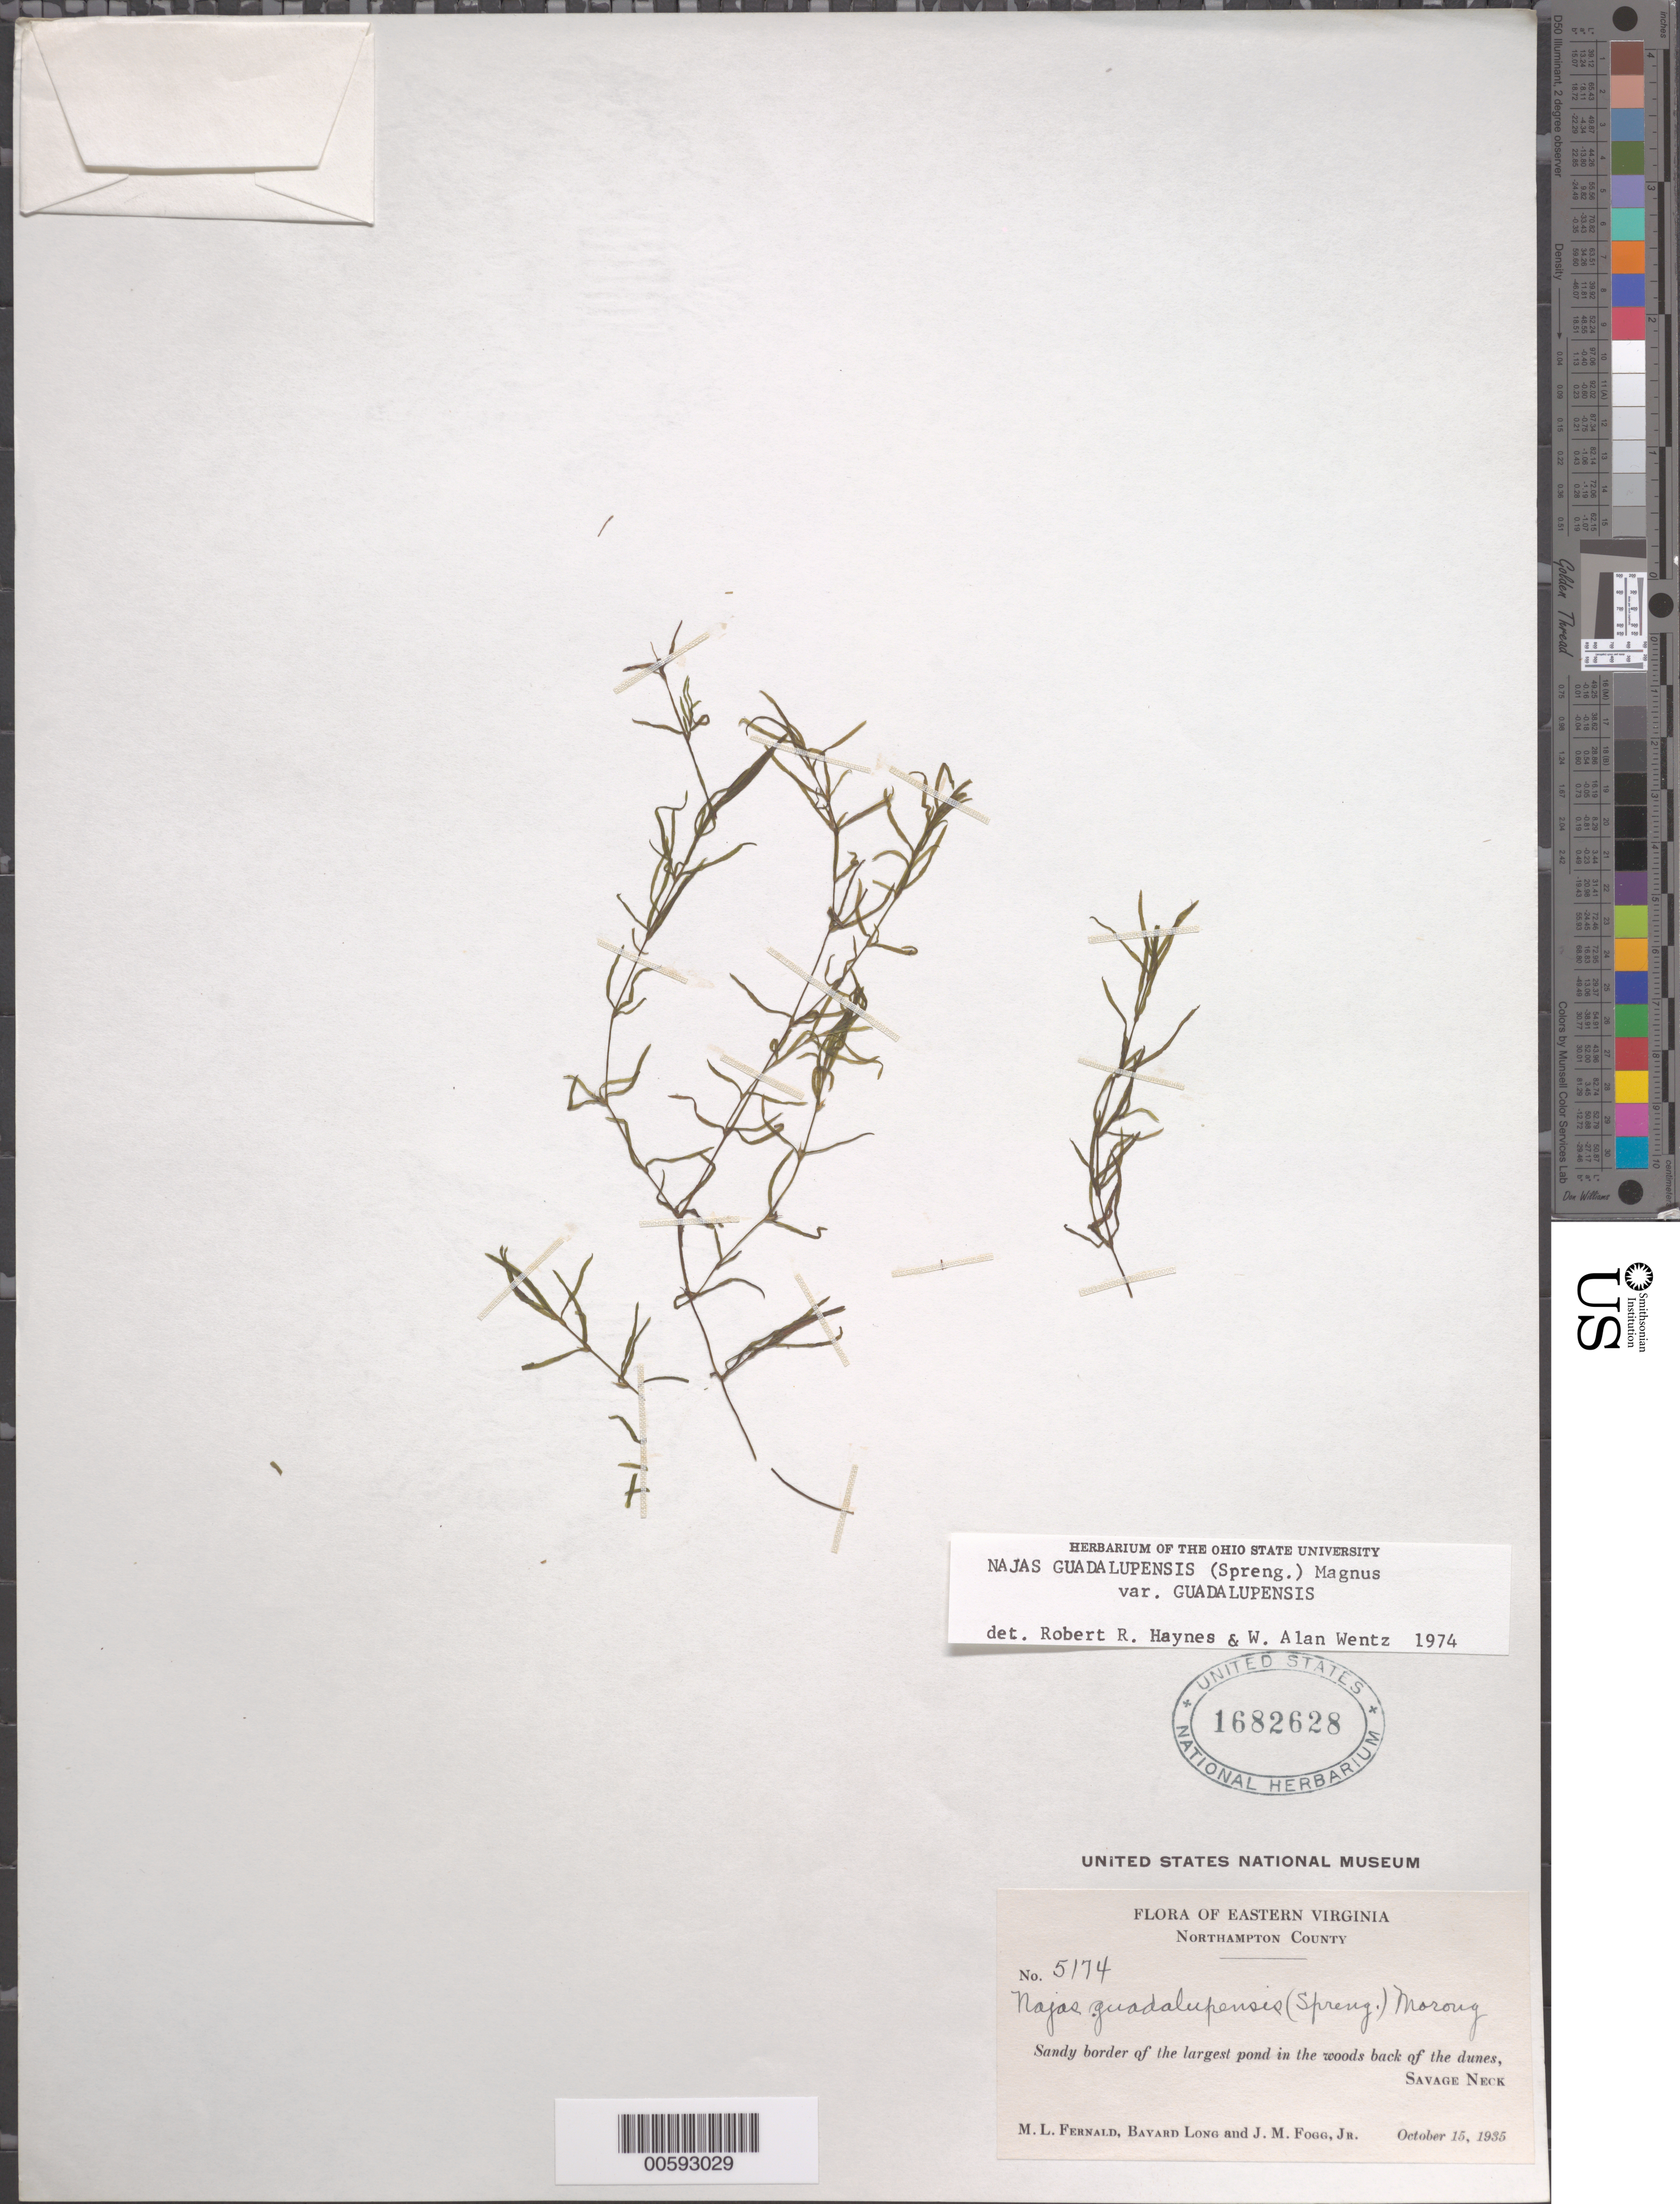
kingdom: Plantae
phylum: Tracheophyta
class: Liliopsida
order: Alismatales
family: Hydrocharitaceae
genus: Najas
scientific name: Najas guadalupensis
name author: (Spreng.) Magnus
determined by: Haynes, R. R.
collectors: M. L. Fernald, B. Long & J. Fogg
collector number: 5174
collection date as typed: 15 Oct 1935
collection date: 1935-10-15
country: United States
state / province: Virginia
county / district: Northampton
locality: Savage Neck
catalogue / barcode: US 1682628